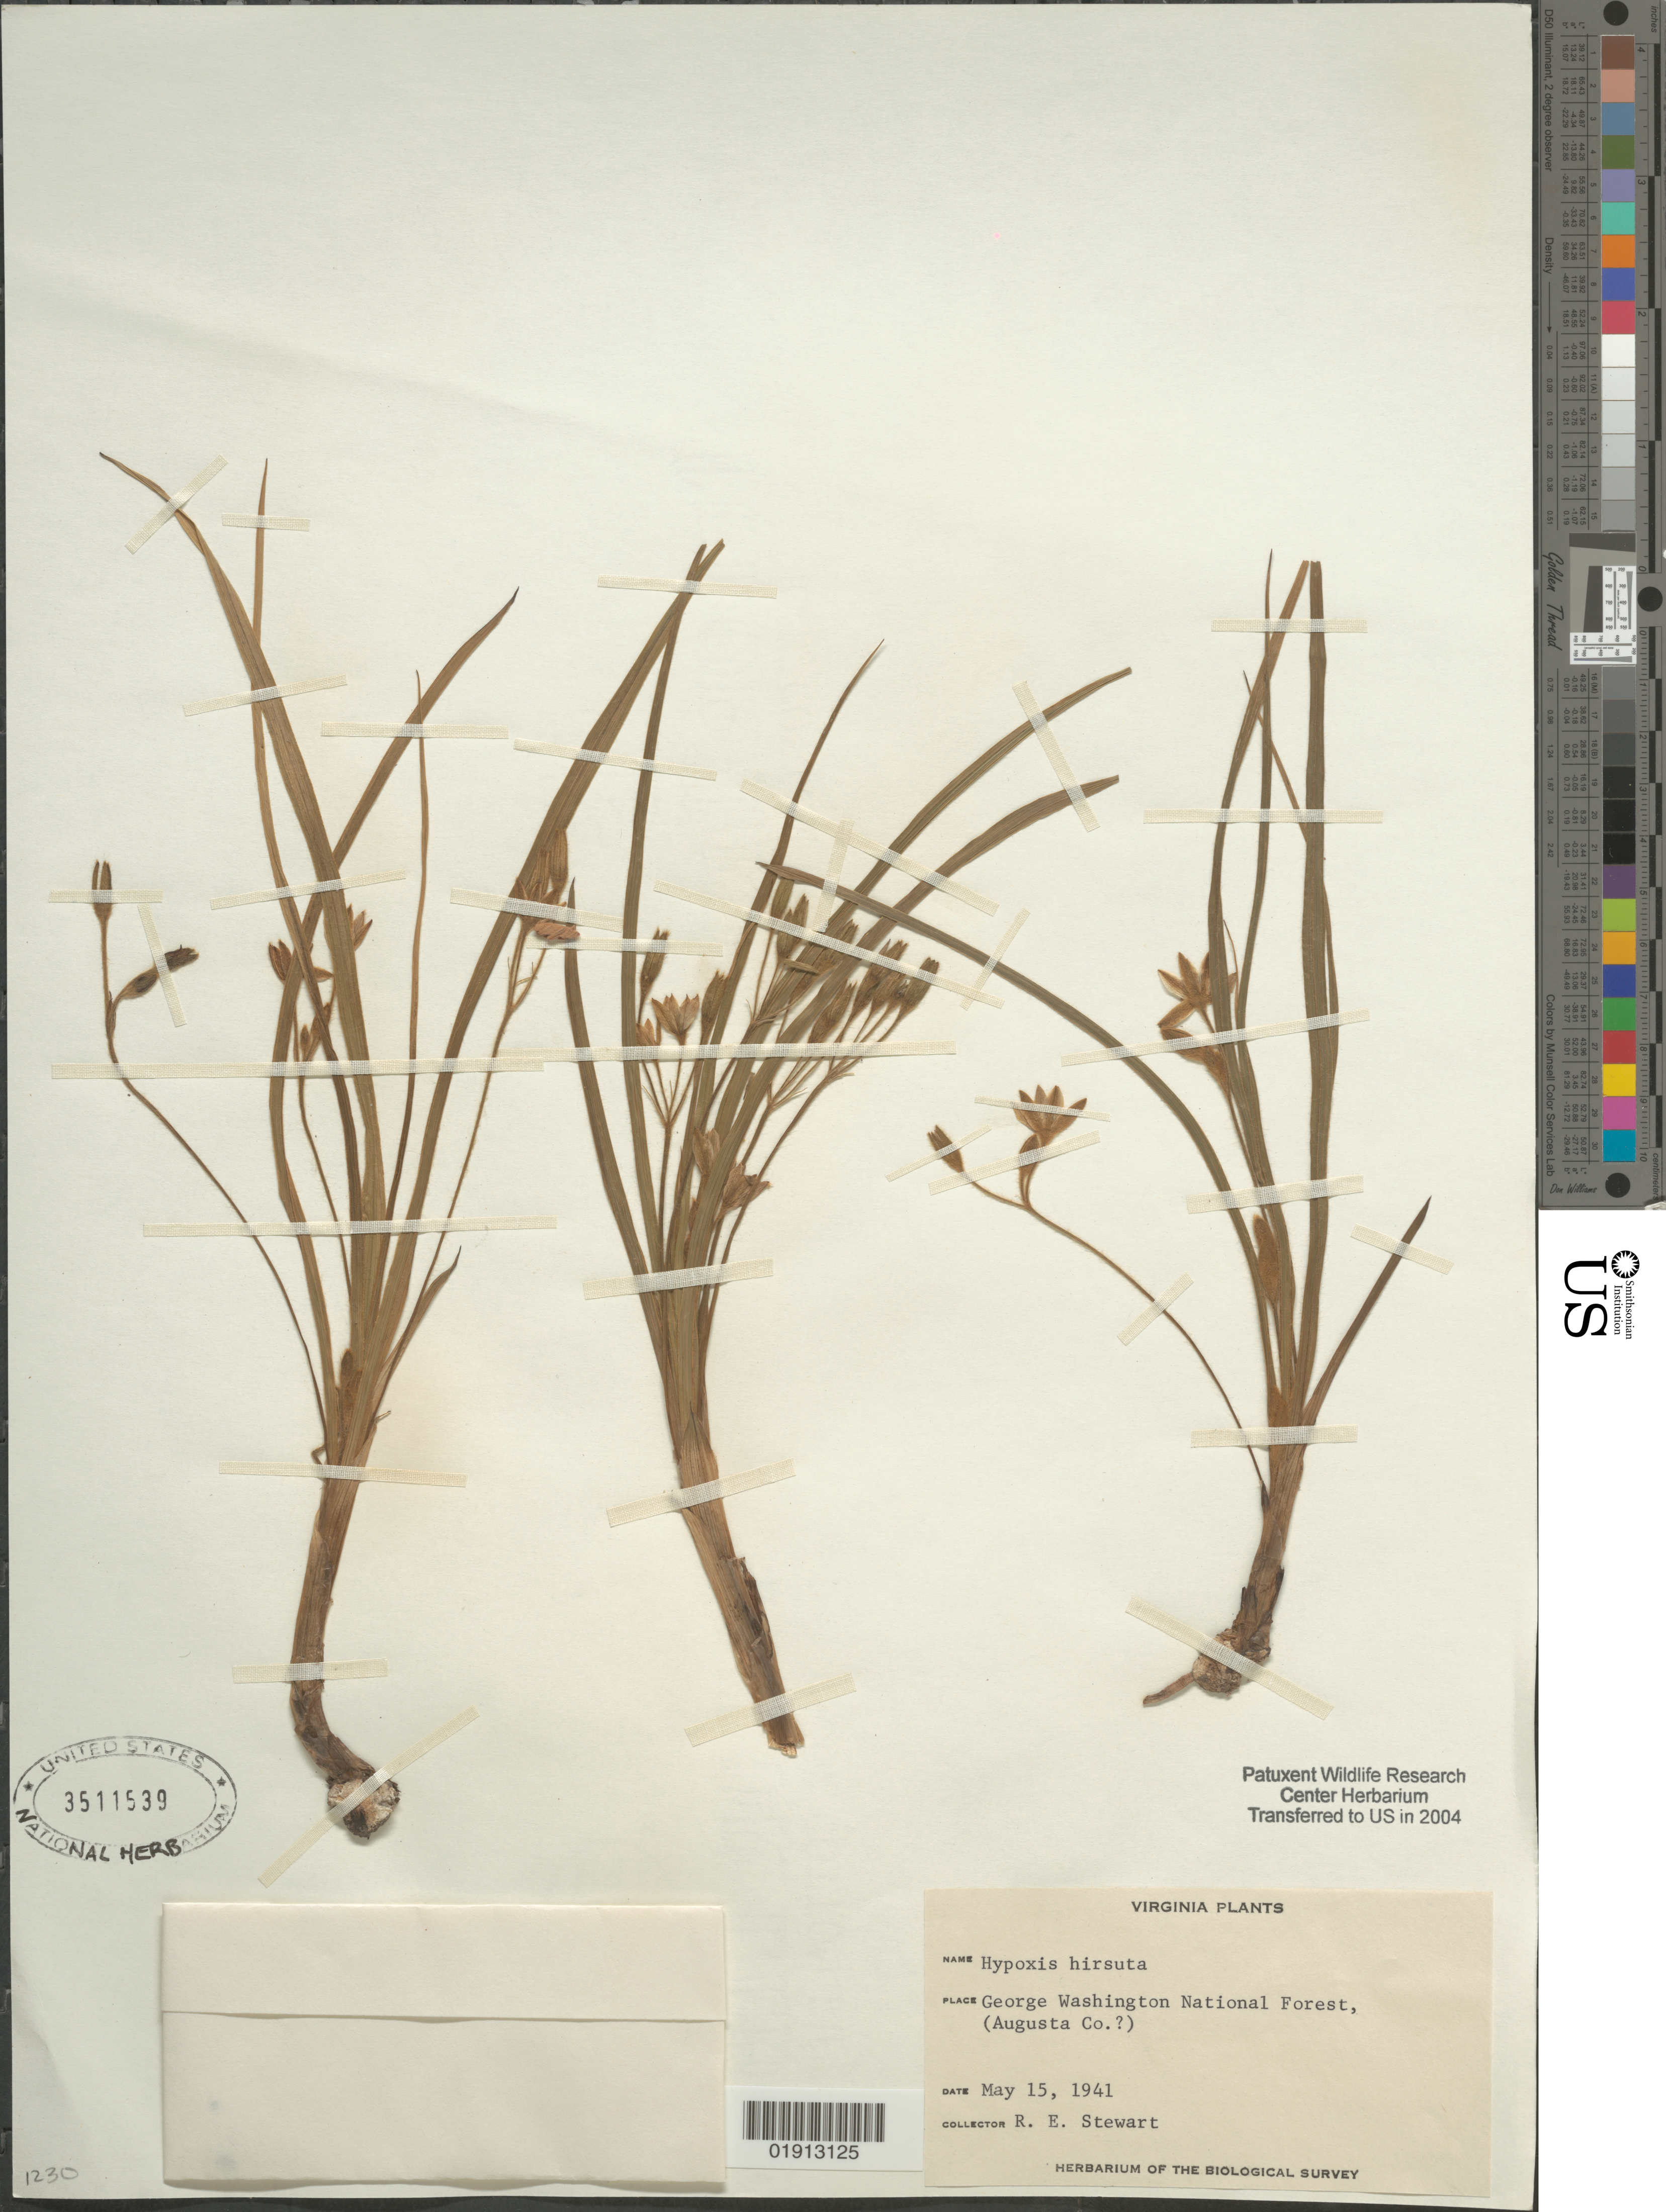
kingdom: Plantae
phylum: Tracheophyta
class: Liliopsida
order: Asparagales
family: Hypoxidaceae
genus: Hypoxis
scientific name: Hypoxis hirsuta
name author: (L.) Coville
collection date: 1941-05-15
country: United States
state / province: Virginia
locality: George Washington National Forest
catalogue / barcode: US 3511539